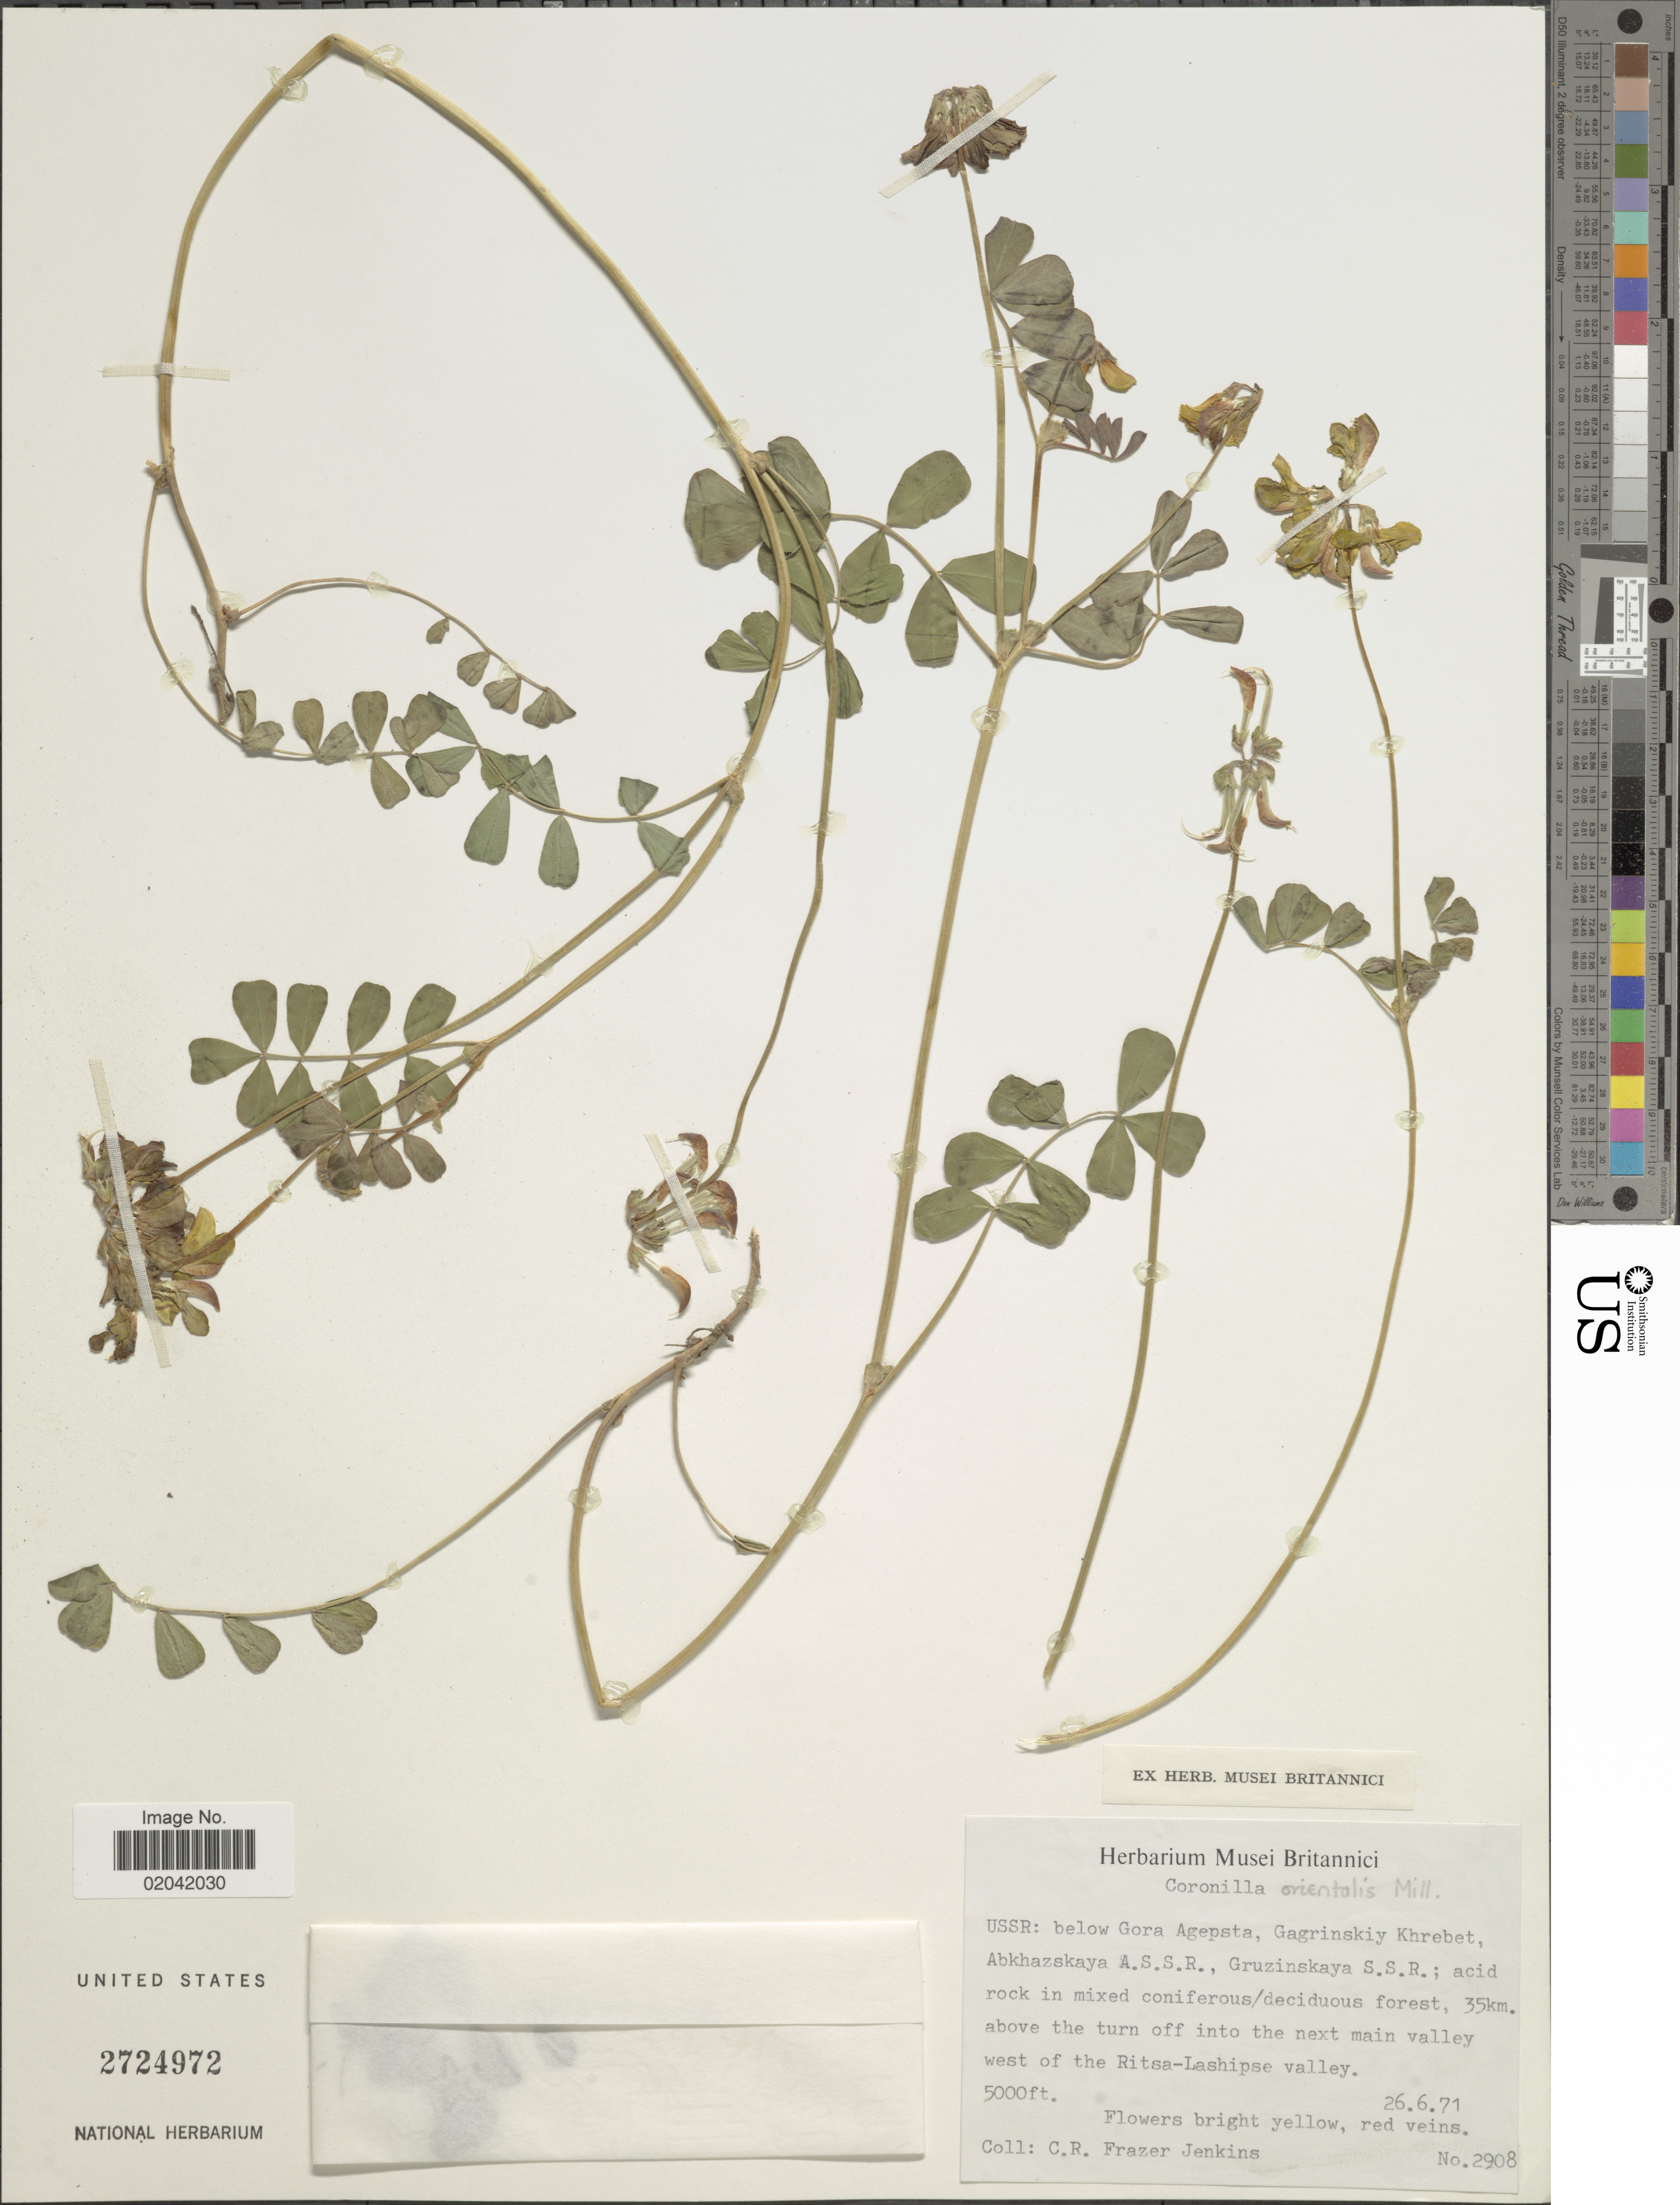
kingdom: Plantae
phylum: Tracheophyta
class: Magnoliopsida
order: Fabales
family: Fabaceae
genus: Coronilla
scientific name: Coronilla orientalis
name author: Mill.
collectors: C. R. Fraser-Jenkins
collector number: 2908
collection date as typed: Transcribed d/m/y: 26/6/71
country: Georgia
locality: USSR: below Gora Agepsta, Gagrinskiy Khrebet, Abkhazskaya A.S.S.R., Gruzinskaya S.S.R. , 35km above the turn off into the next main valley west of the Ritsa-Lashipse Valley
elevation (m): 1524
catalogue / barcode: US 2724972